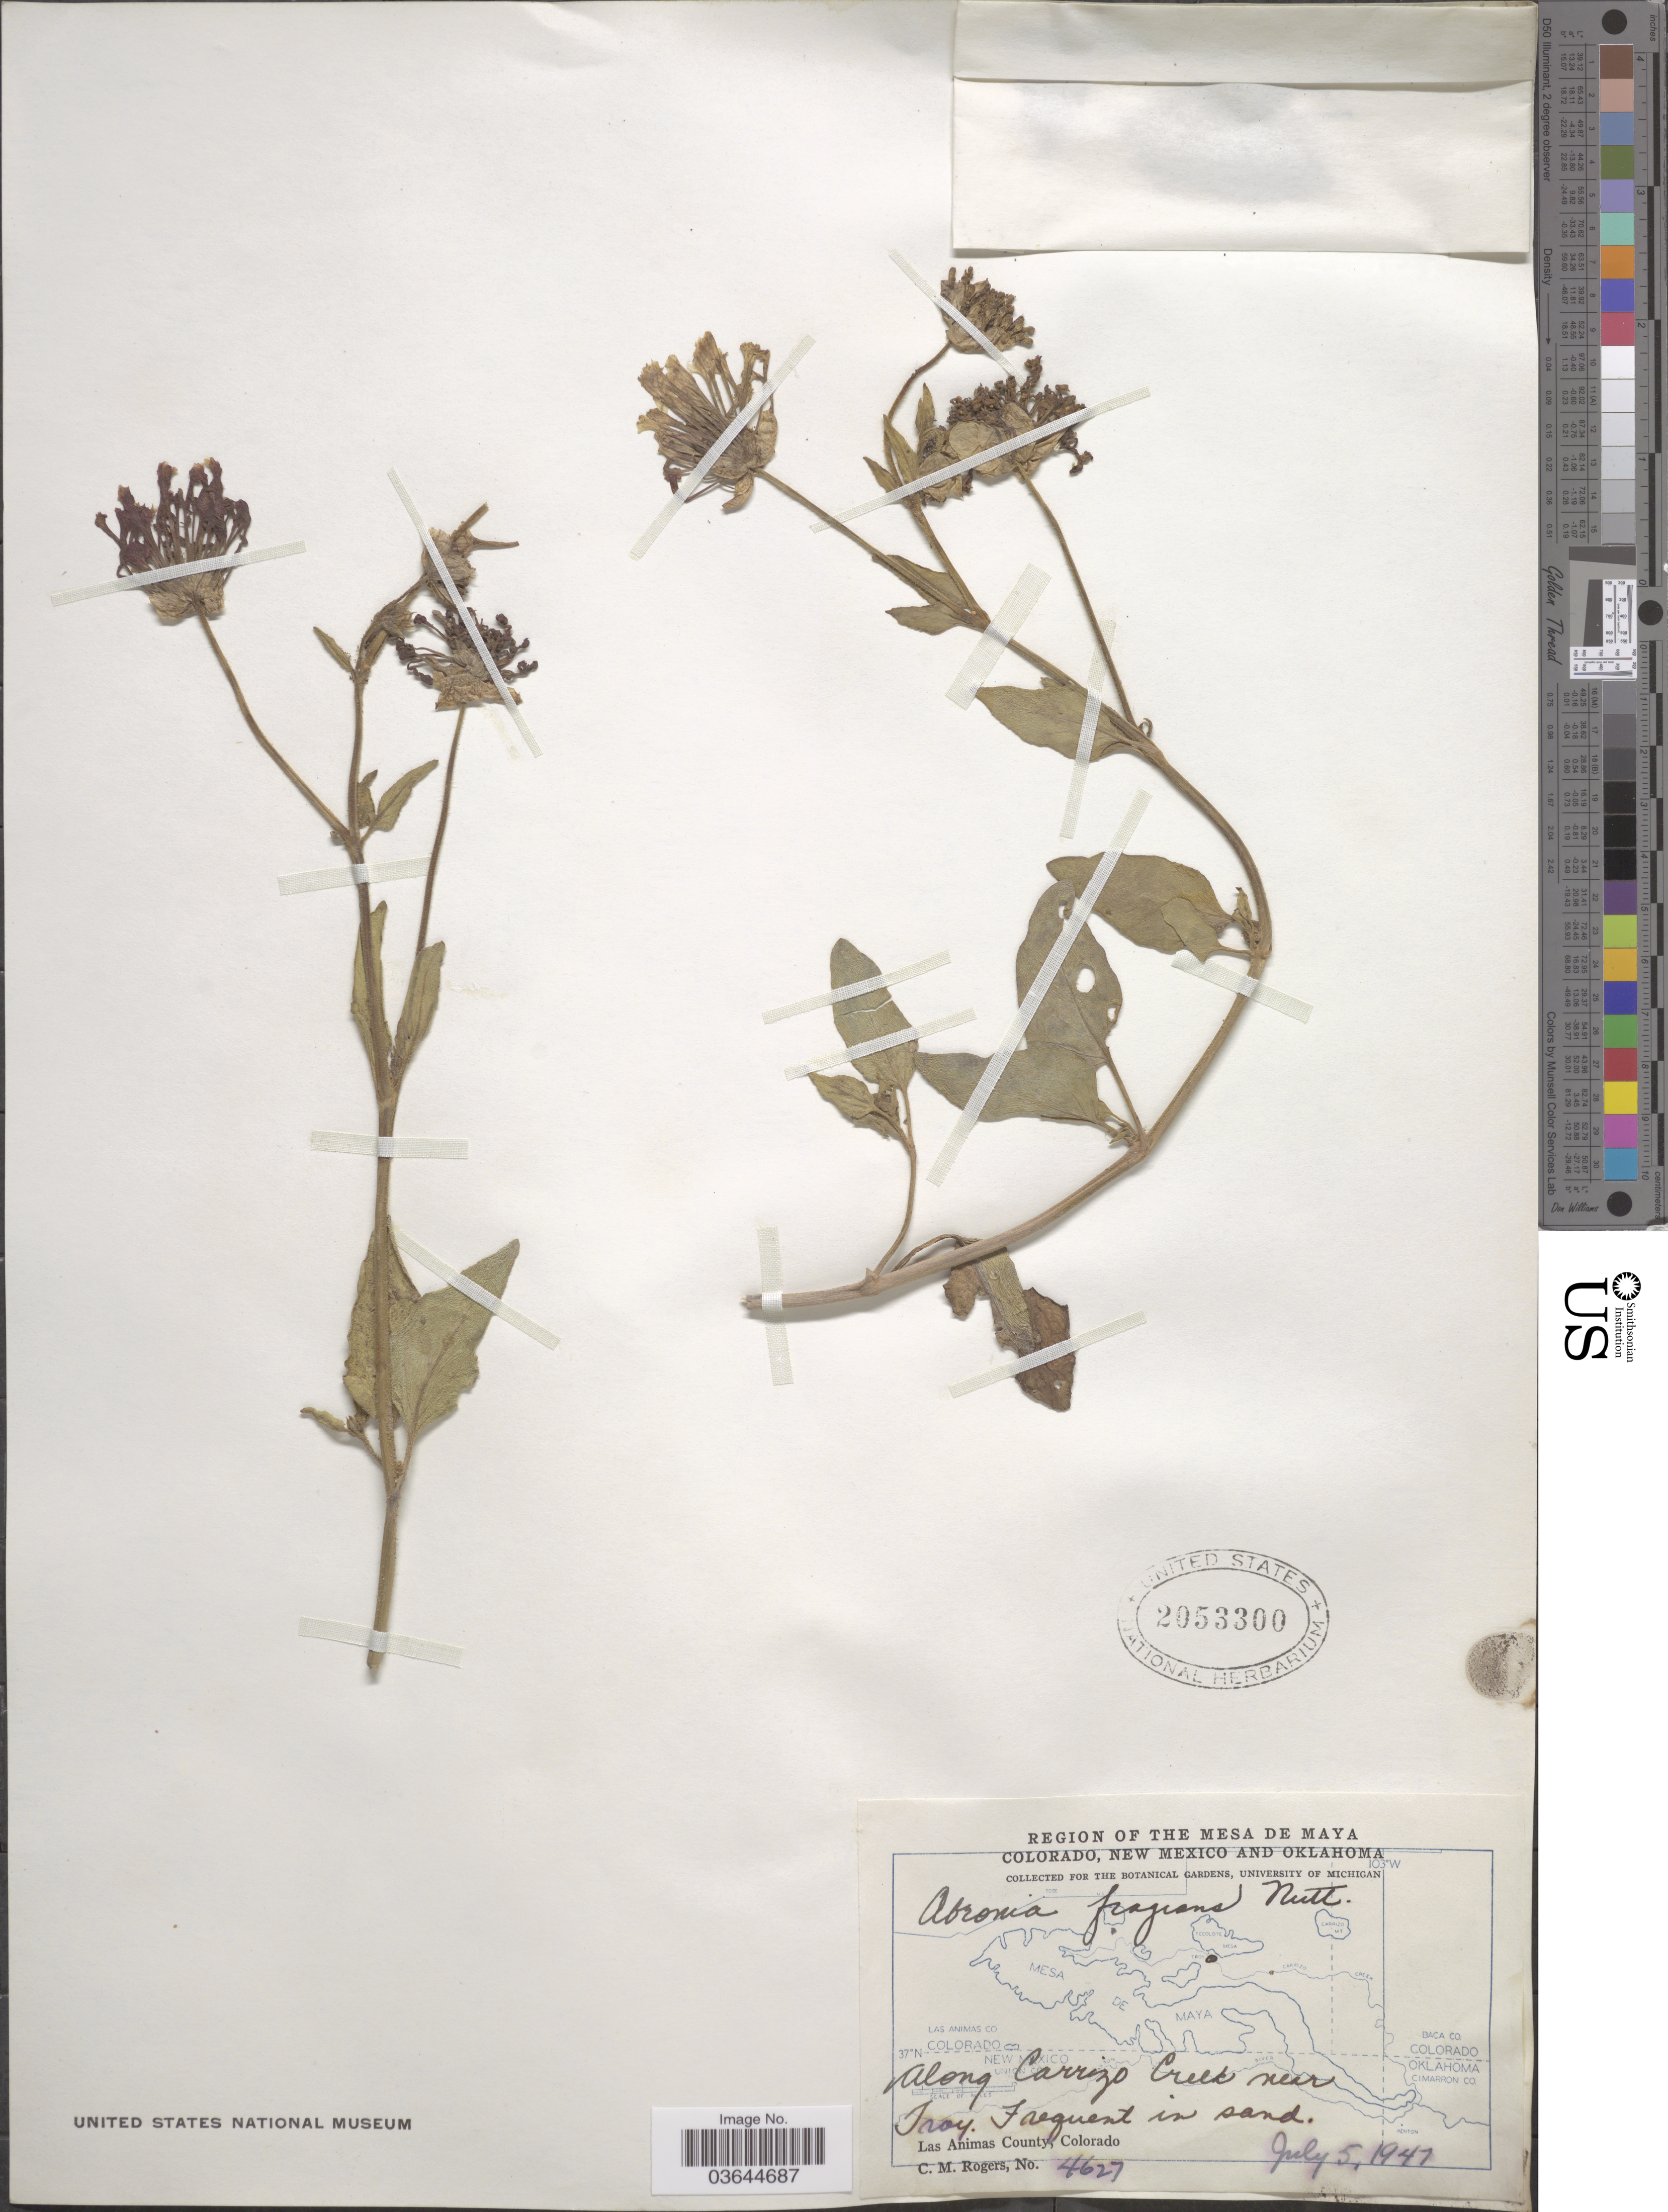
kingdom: Plantae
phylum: Tracheophyta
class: Magnoliopsida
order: Caryophyllales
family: Nyctaginaceae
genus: Abronia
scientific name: Abronia fragrans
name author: Nutt. ex Hook.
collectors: C. M. Rogers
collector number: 4627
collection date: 1947-07-05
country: United States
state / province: Colorado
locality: Region of the Mesa de Maya. Along Carrizo Creek near Troy. Las Animas County.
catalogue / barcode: US 2053300